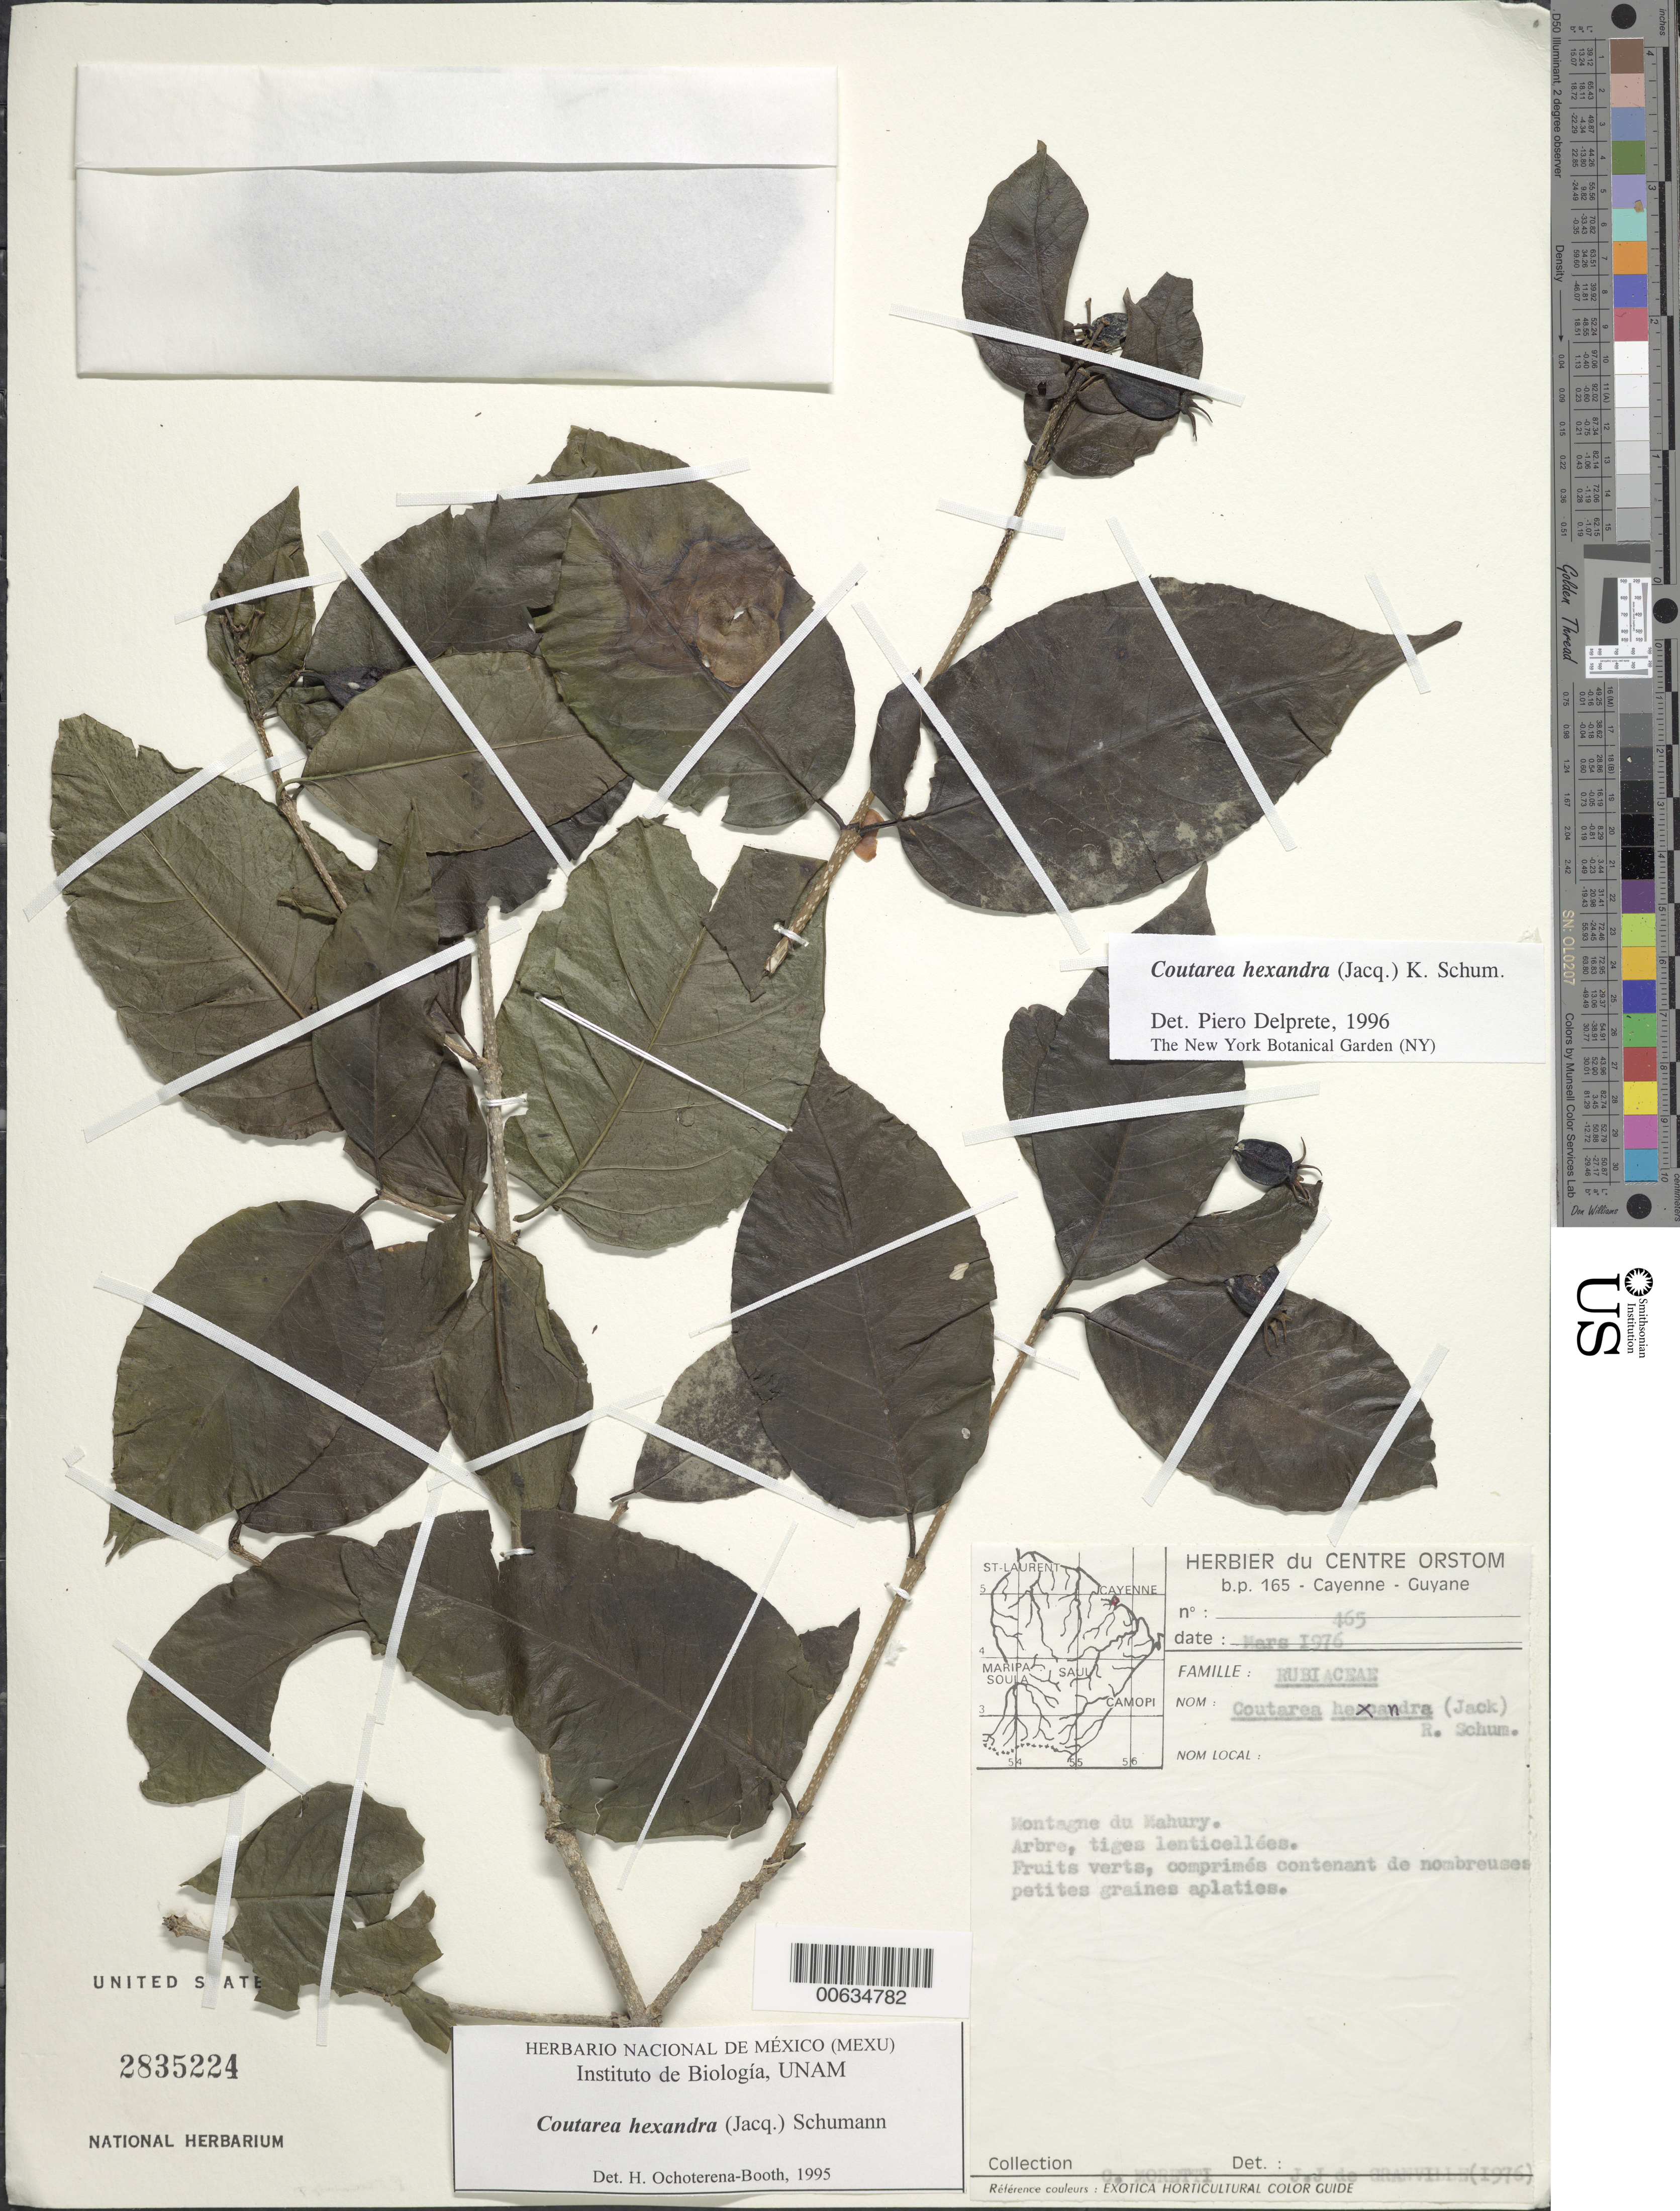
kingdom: Plantae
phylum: Tracheophyta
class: Magnoliopsida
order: Gentianales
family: Rubiaceae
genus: Coutarea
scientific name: Coutarea hexandra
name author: (Jacq.) K. Schum.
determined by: Delprete, P. G., Herb. de Guyane Cay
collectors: C. Moretti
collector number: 465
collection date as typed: Mar-76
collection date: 1976-03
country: French Guiana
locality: Montagne du Mahury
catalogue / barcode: US 2835224